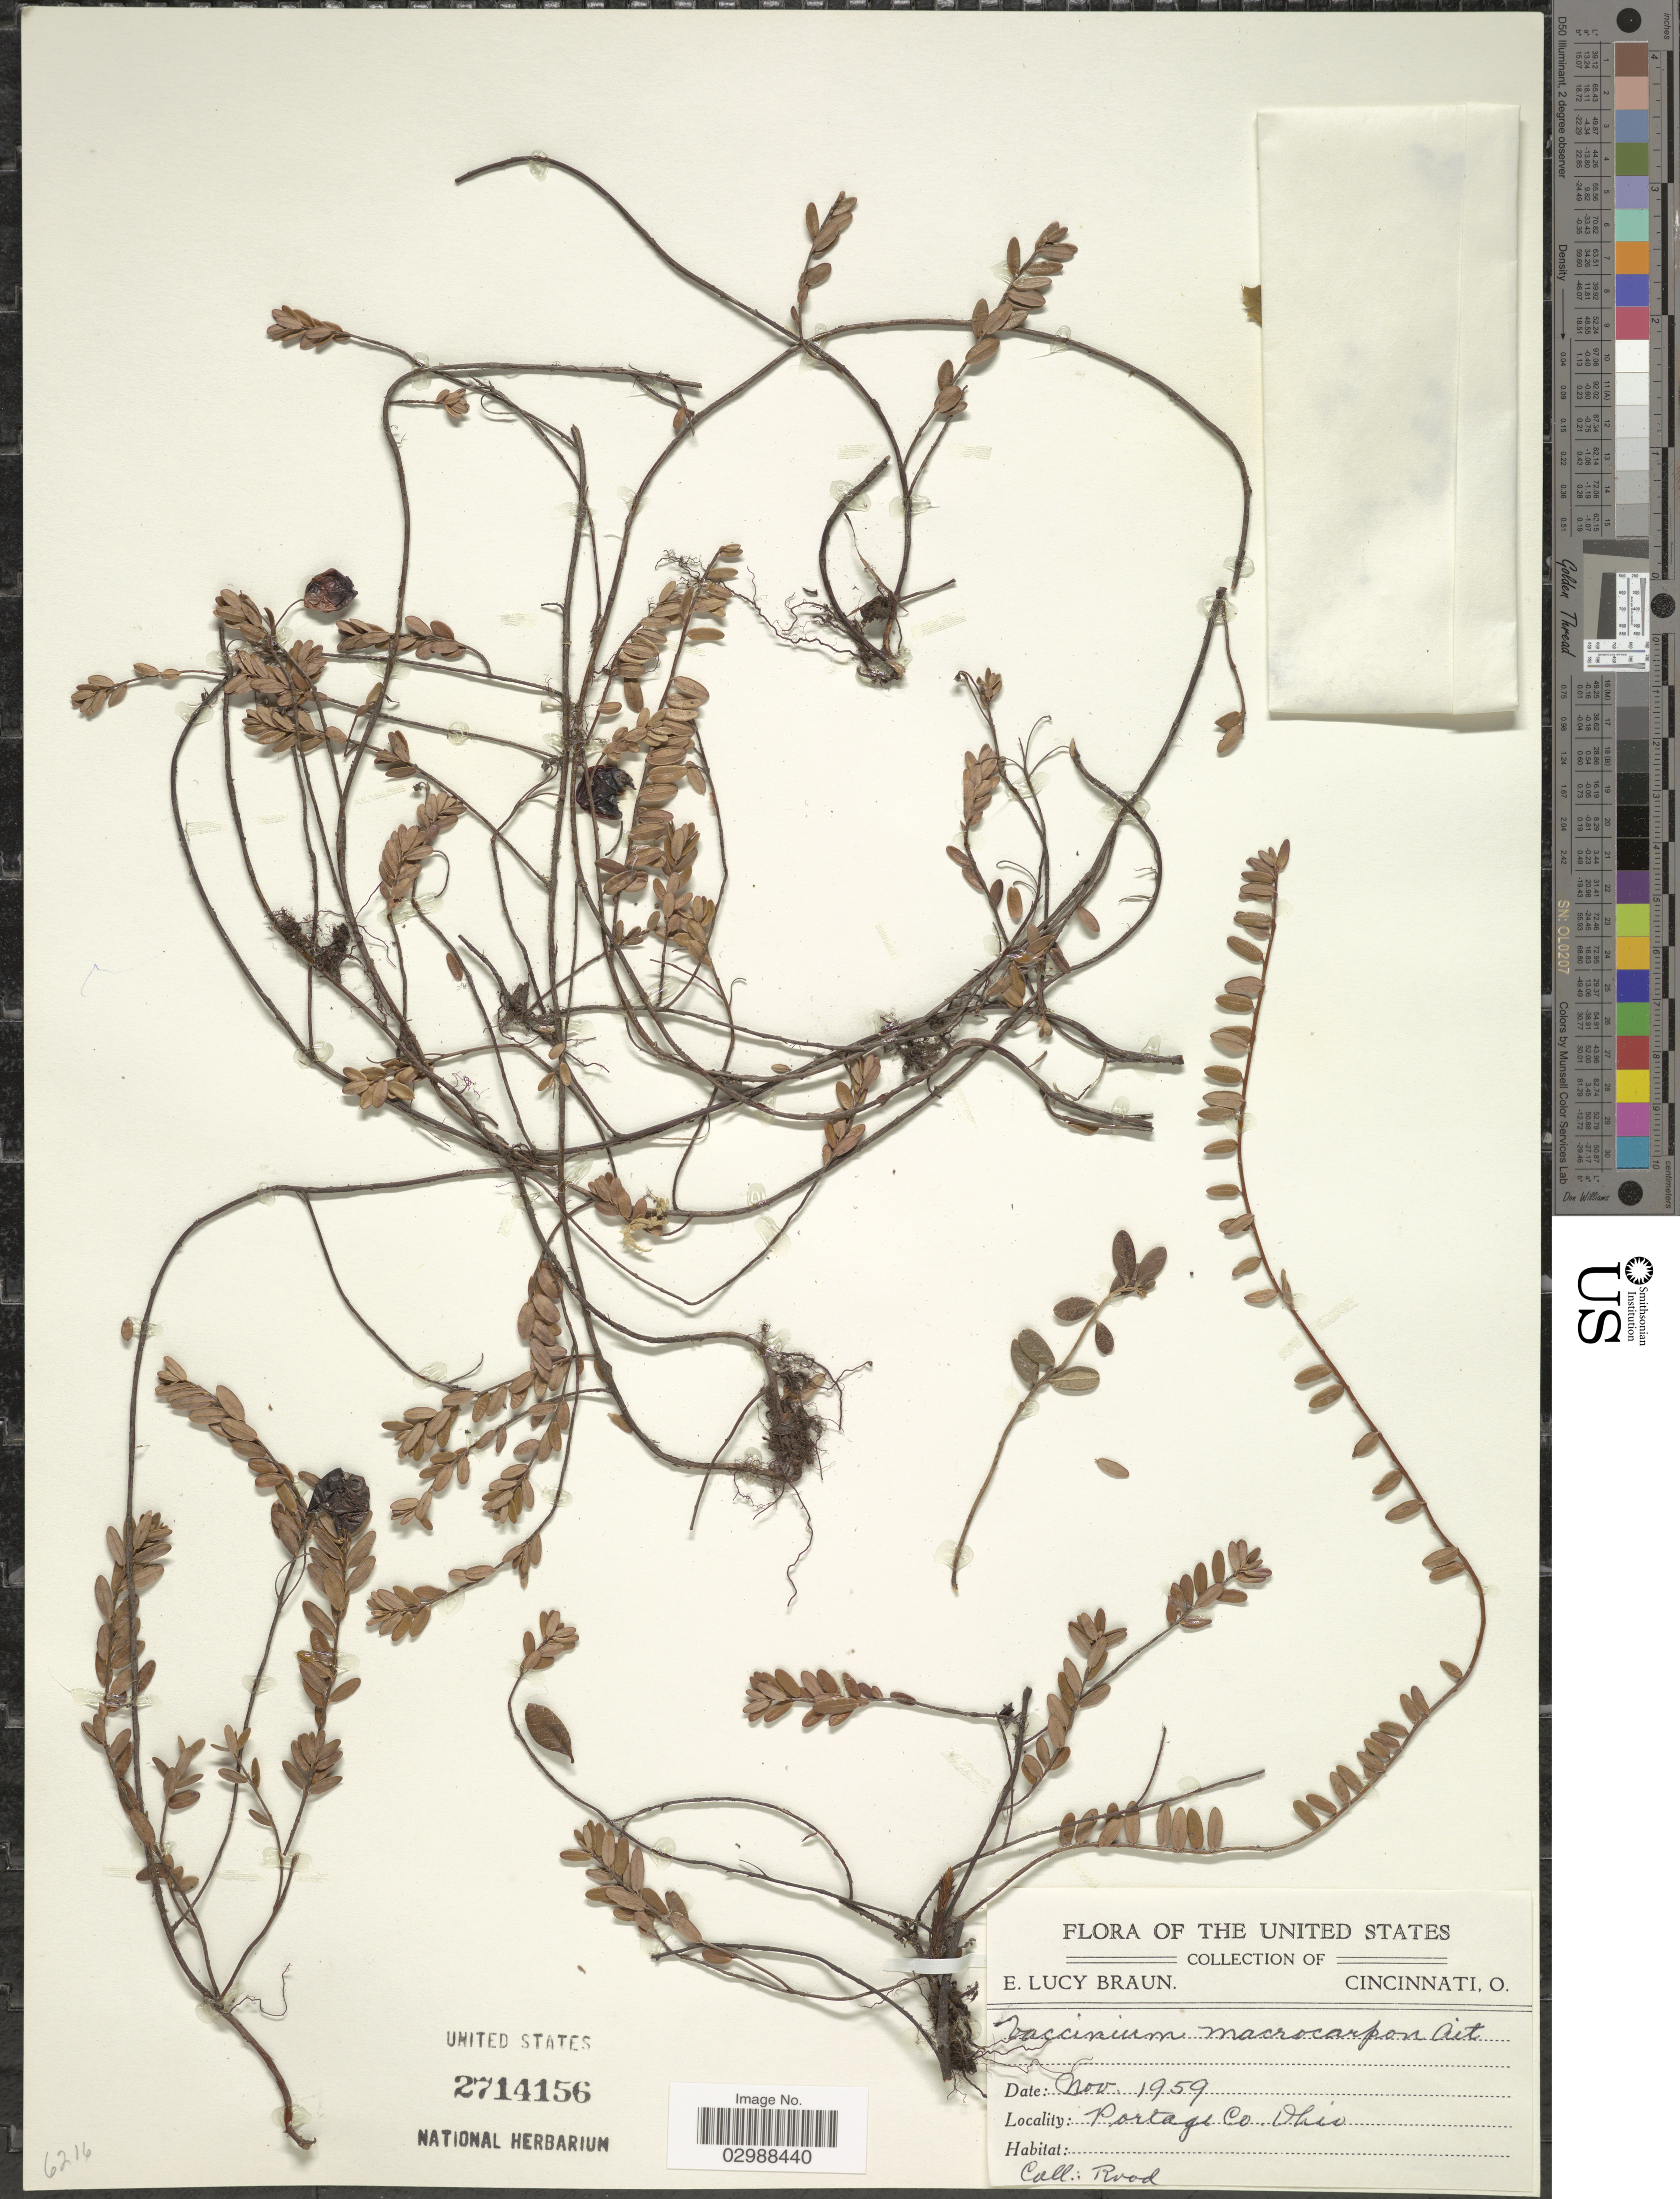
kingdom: Plantae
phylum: Tracheophyta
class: Magnoliopsida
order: Ericales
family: Ericaceae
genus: Vaccinium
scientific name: Vaccinium macrocarpon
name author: Aiton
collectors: Rood & E. L. Braun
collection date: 1959-11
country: United States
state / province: Ohio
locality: Portage Co., Ohio.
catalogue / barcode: US 2714156